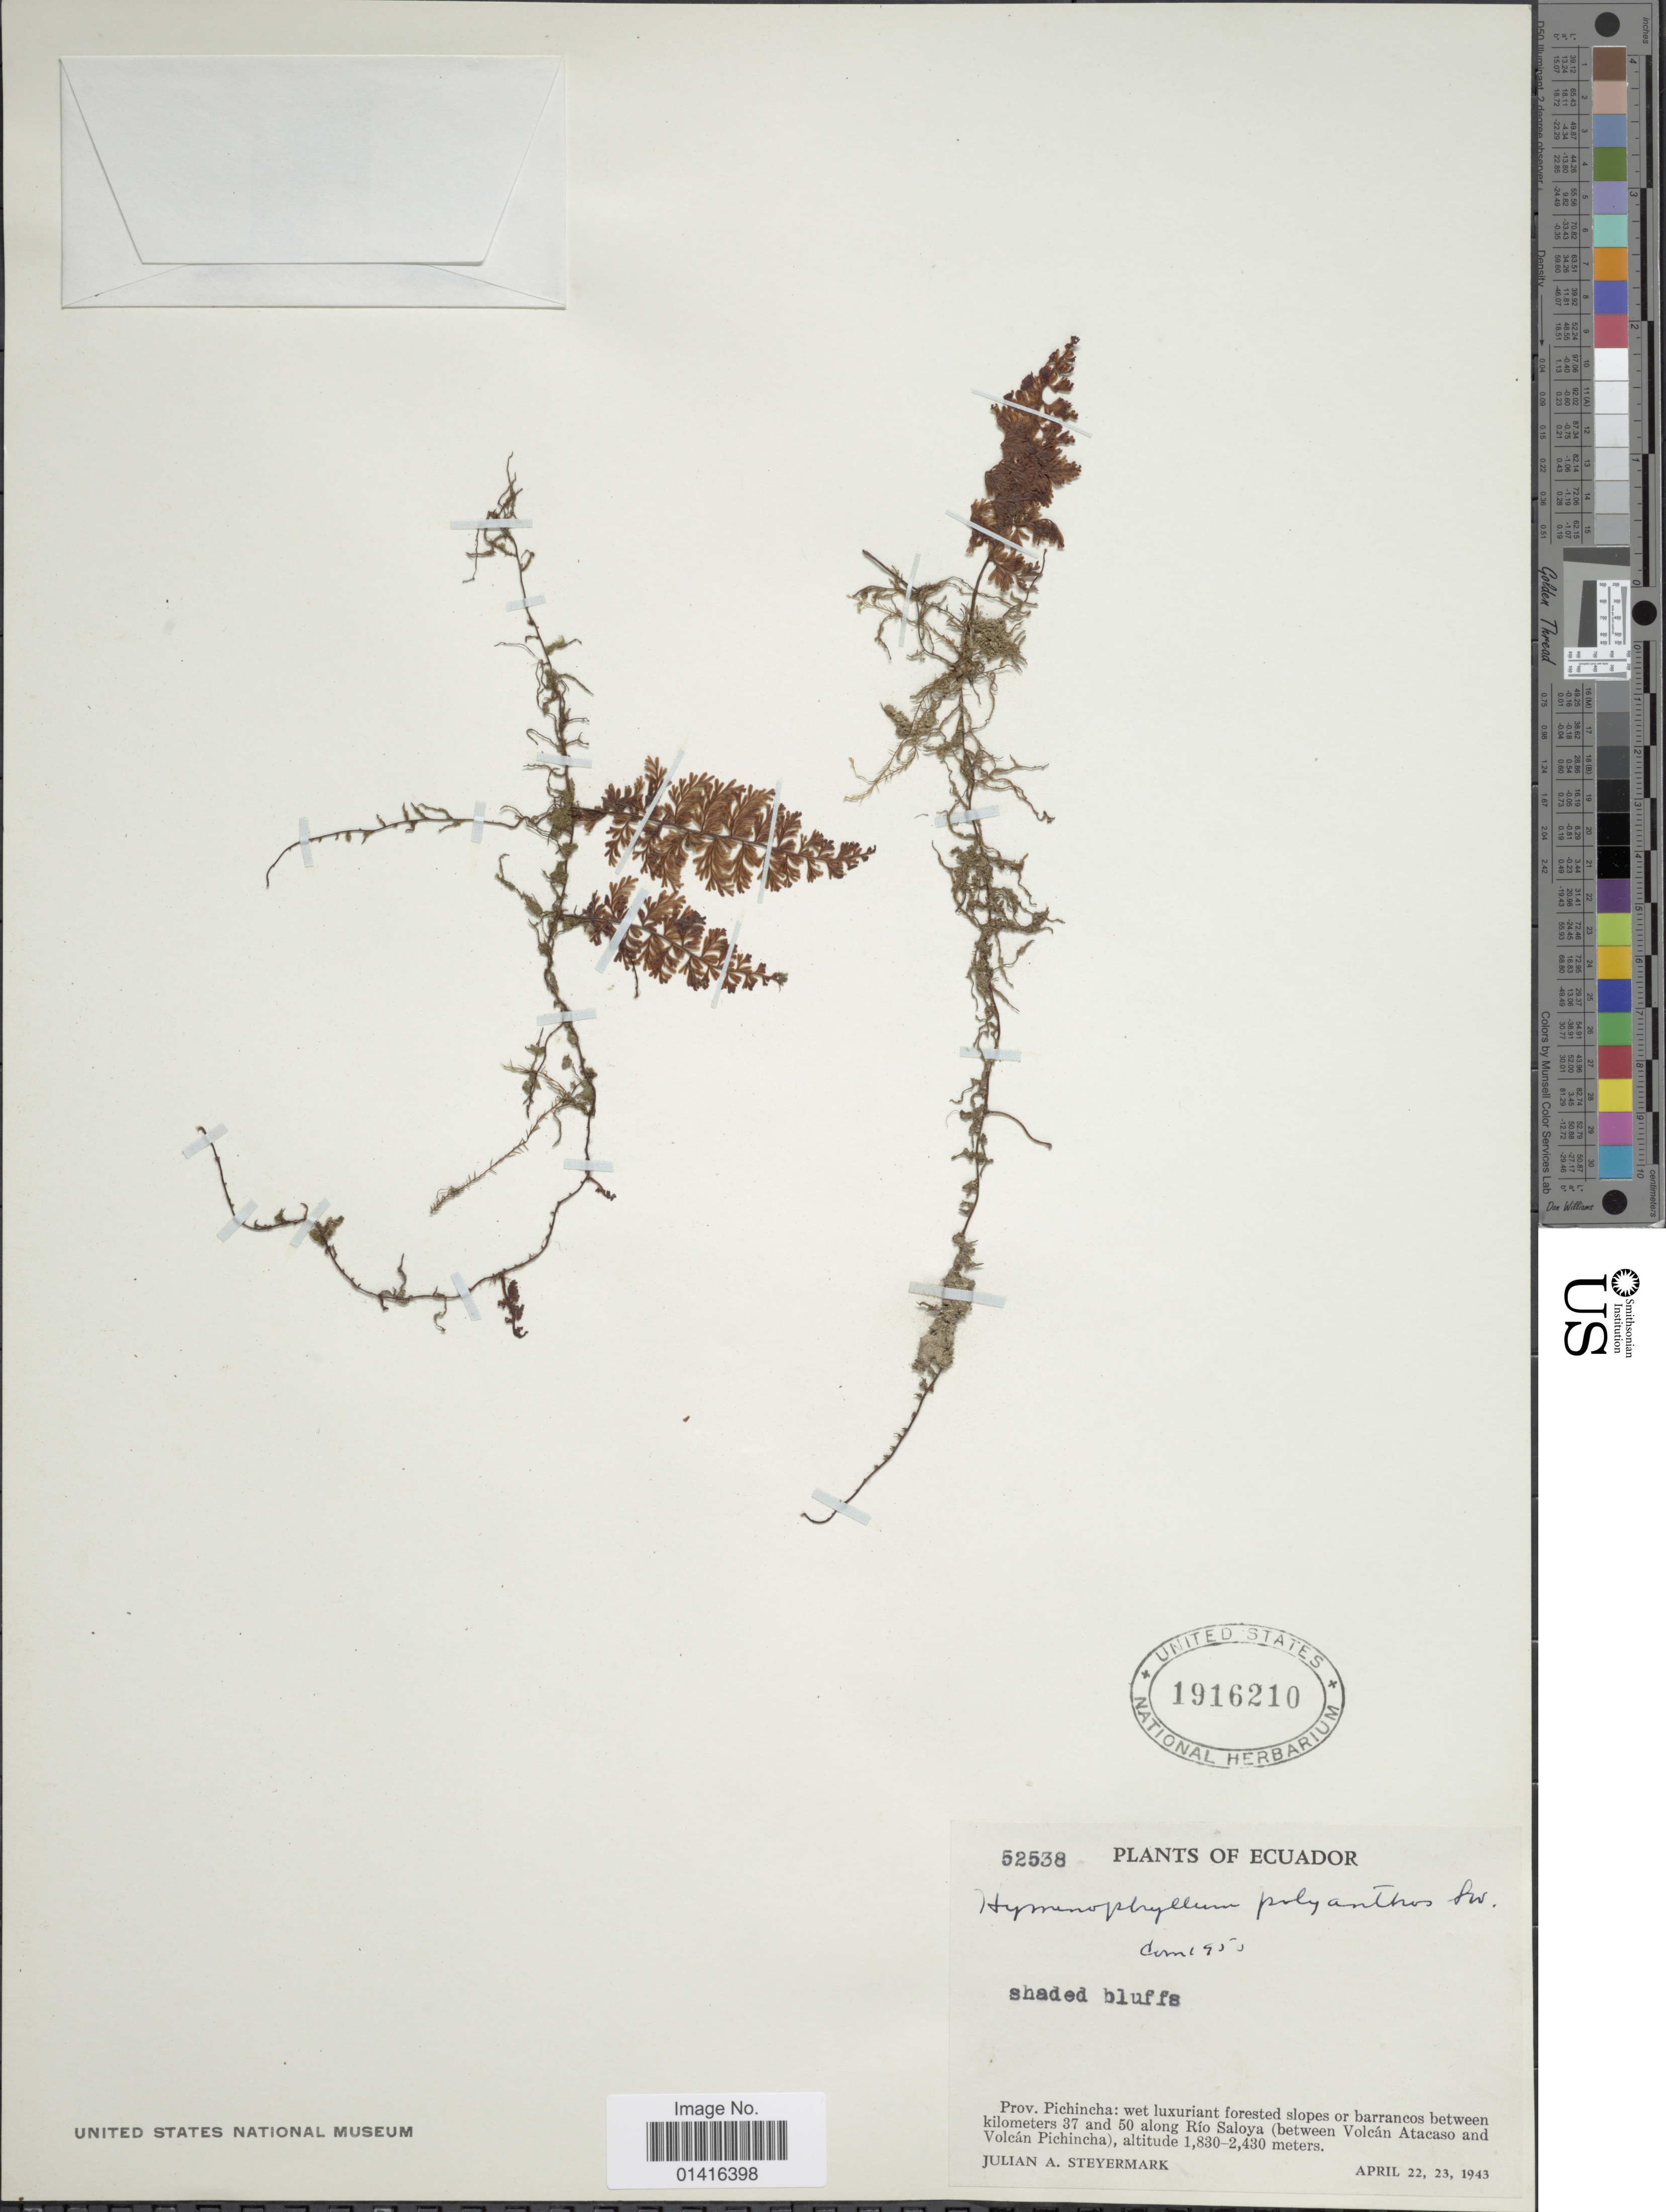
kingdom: Plantae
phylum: Tracheophyta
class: Polypodiopsida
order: Hymenophyllales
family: Hymenophyllaceae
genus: Hymenophyllum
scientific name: Hymenophyllum myriocarpum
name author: Hook.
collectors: J. Steyermark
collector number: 52538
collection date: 1943-04-22/1943-04-23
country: Ecuador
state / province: Pichincha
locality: Wet luxuriant forested slopes or barrancos between kilometers 37 and 50 along Río Saloya (between Volcán Atacaso and Volcán Pichincha).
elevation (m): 1830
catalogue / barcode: US 1916210